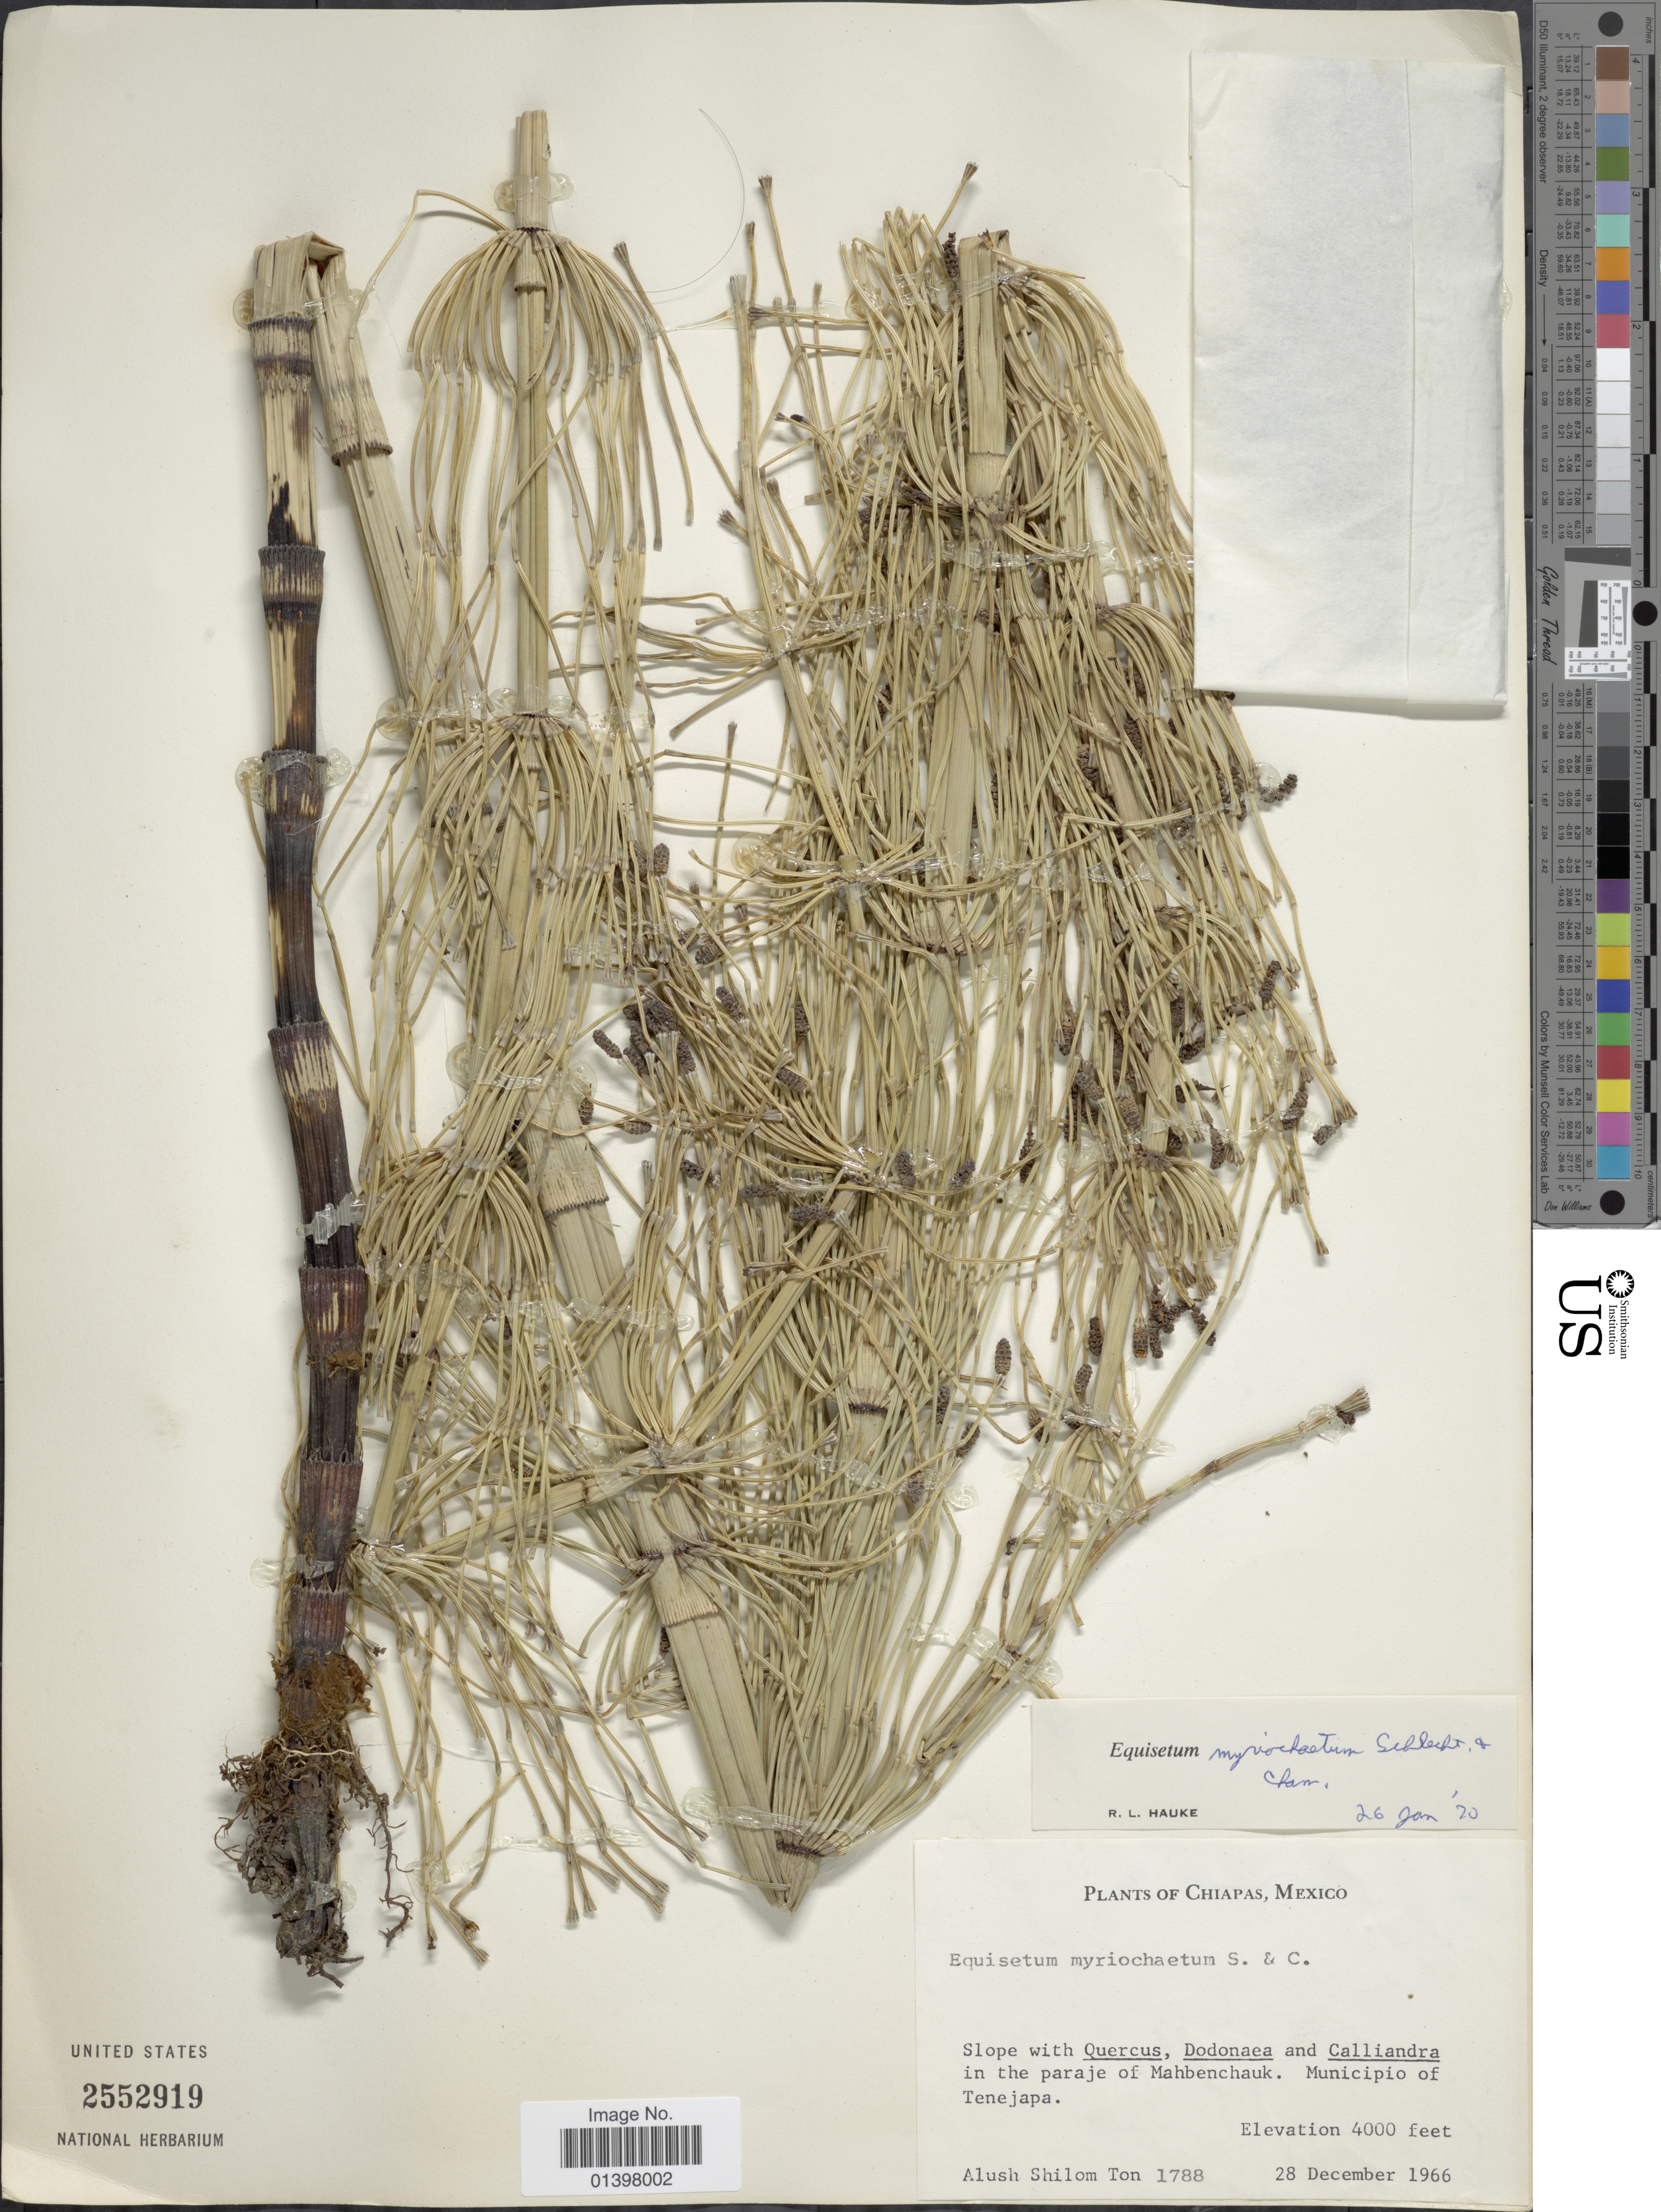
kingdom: Plantae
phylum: Tracheophyta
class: Polypodiopsida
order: Equisetales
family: Equisetaceae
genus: Equisetum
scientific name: Equisetum myriochaetum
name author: Schltdl. & Cham.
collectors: A. S. Ton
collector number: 1788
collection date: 1966-12-28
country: Mexico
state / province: Chiapas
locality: In the paraje of Mahbenchauk, Municipio of Tenejapa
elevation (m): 1219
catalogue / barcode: US 2552919